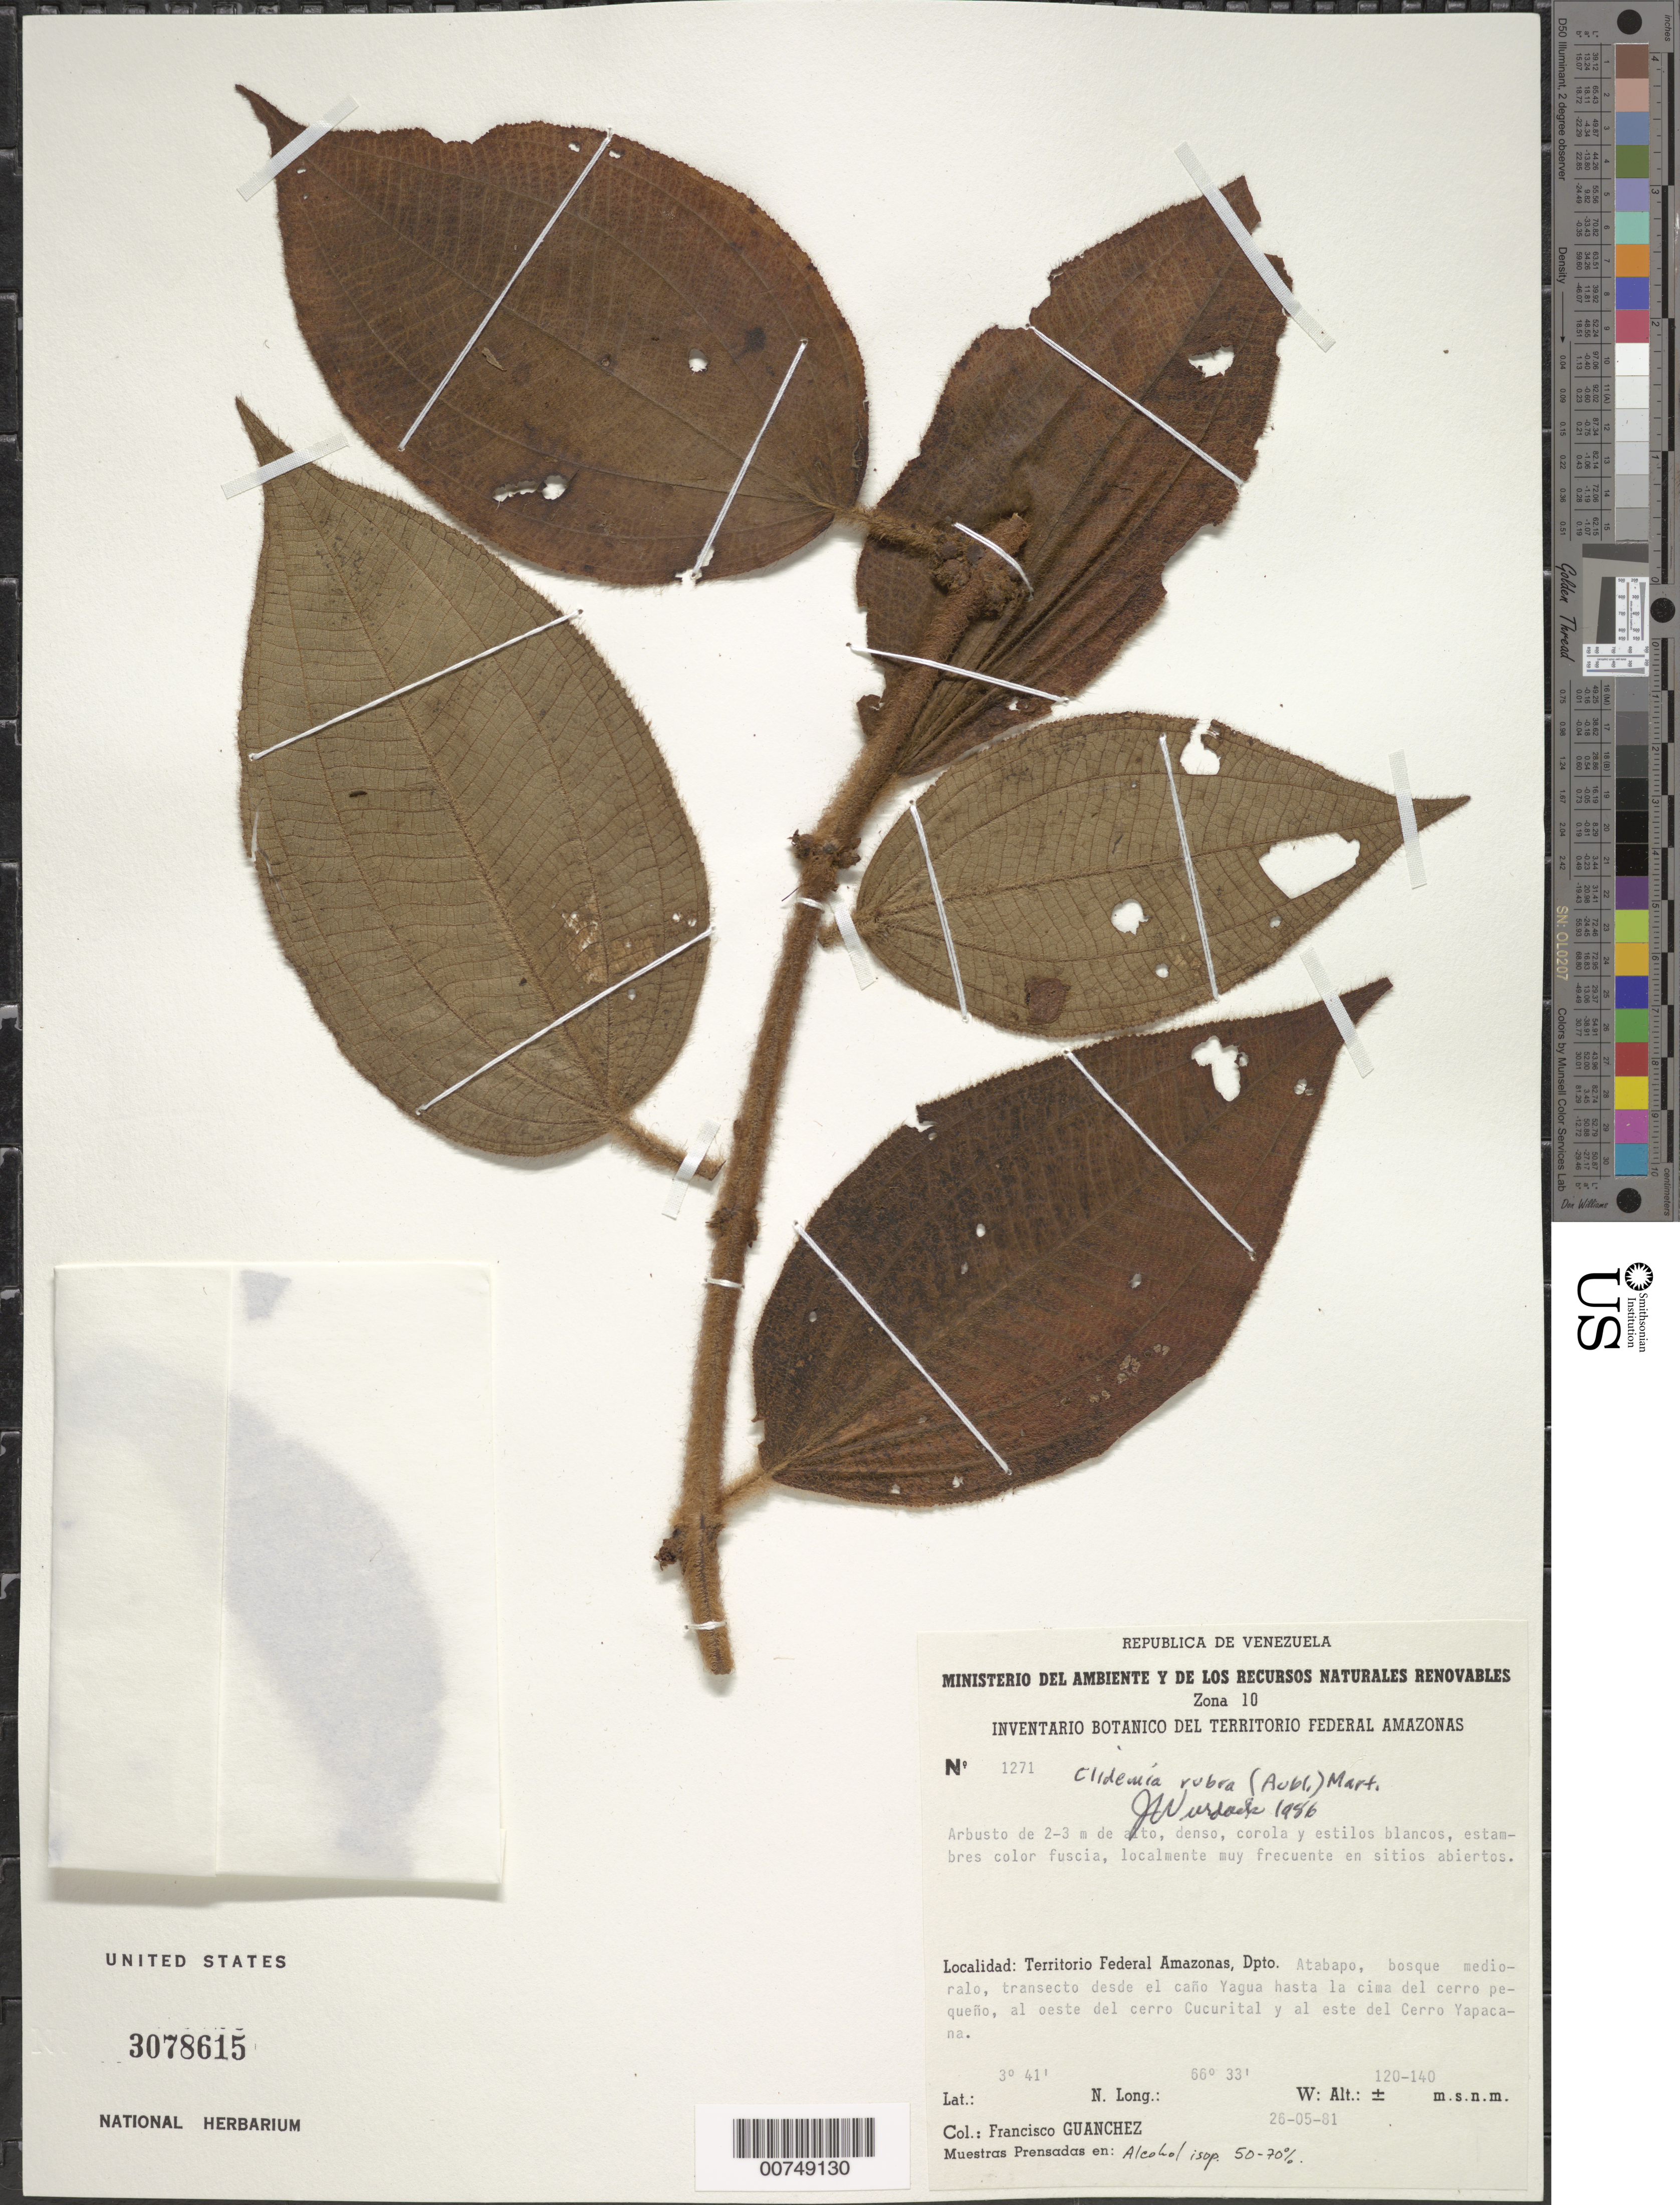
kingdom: Plantae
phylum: Tracheophyta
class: Magnoliopsida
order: Myrtales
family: Melastomataceae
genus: Clidemia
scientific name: Clidemia rubra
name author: (Aubl.) Mart.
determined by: Wurdack, John J., (US), US (UNITED STATES)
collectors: F. Guánchez M.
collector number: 1271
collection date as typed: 26-May-81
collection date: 1981-05-26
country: Venezuela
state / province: Amazonas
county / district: Atabapo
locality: Caño Yagua, transecto hasta la cima del Cerro Perqueno, al oeste del cerro Cucurital y al este del Cerro Yapacána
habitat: Bosque medioralo; en sitios abiertos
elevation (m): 120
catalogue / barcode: US 3078615